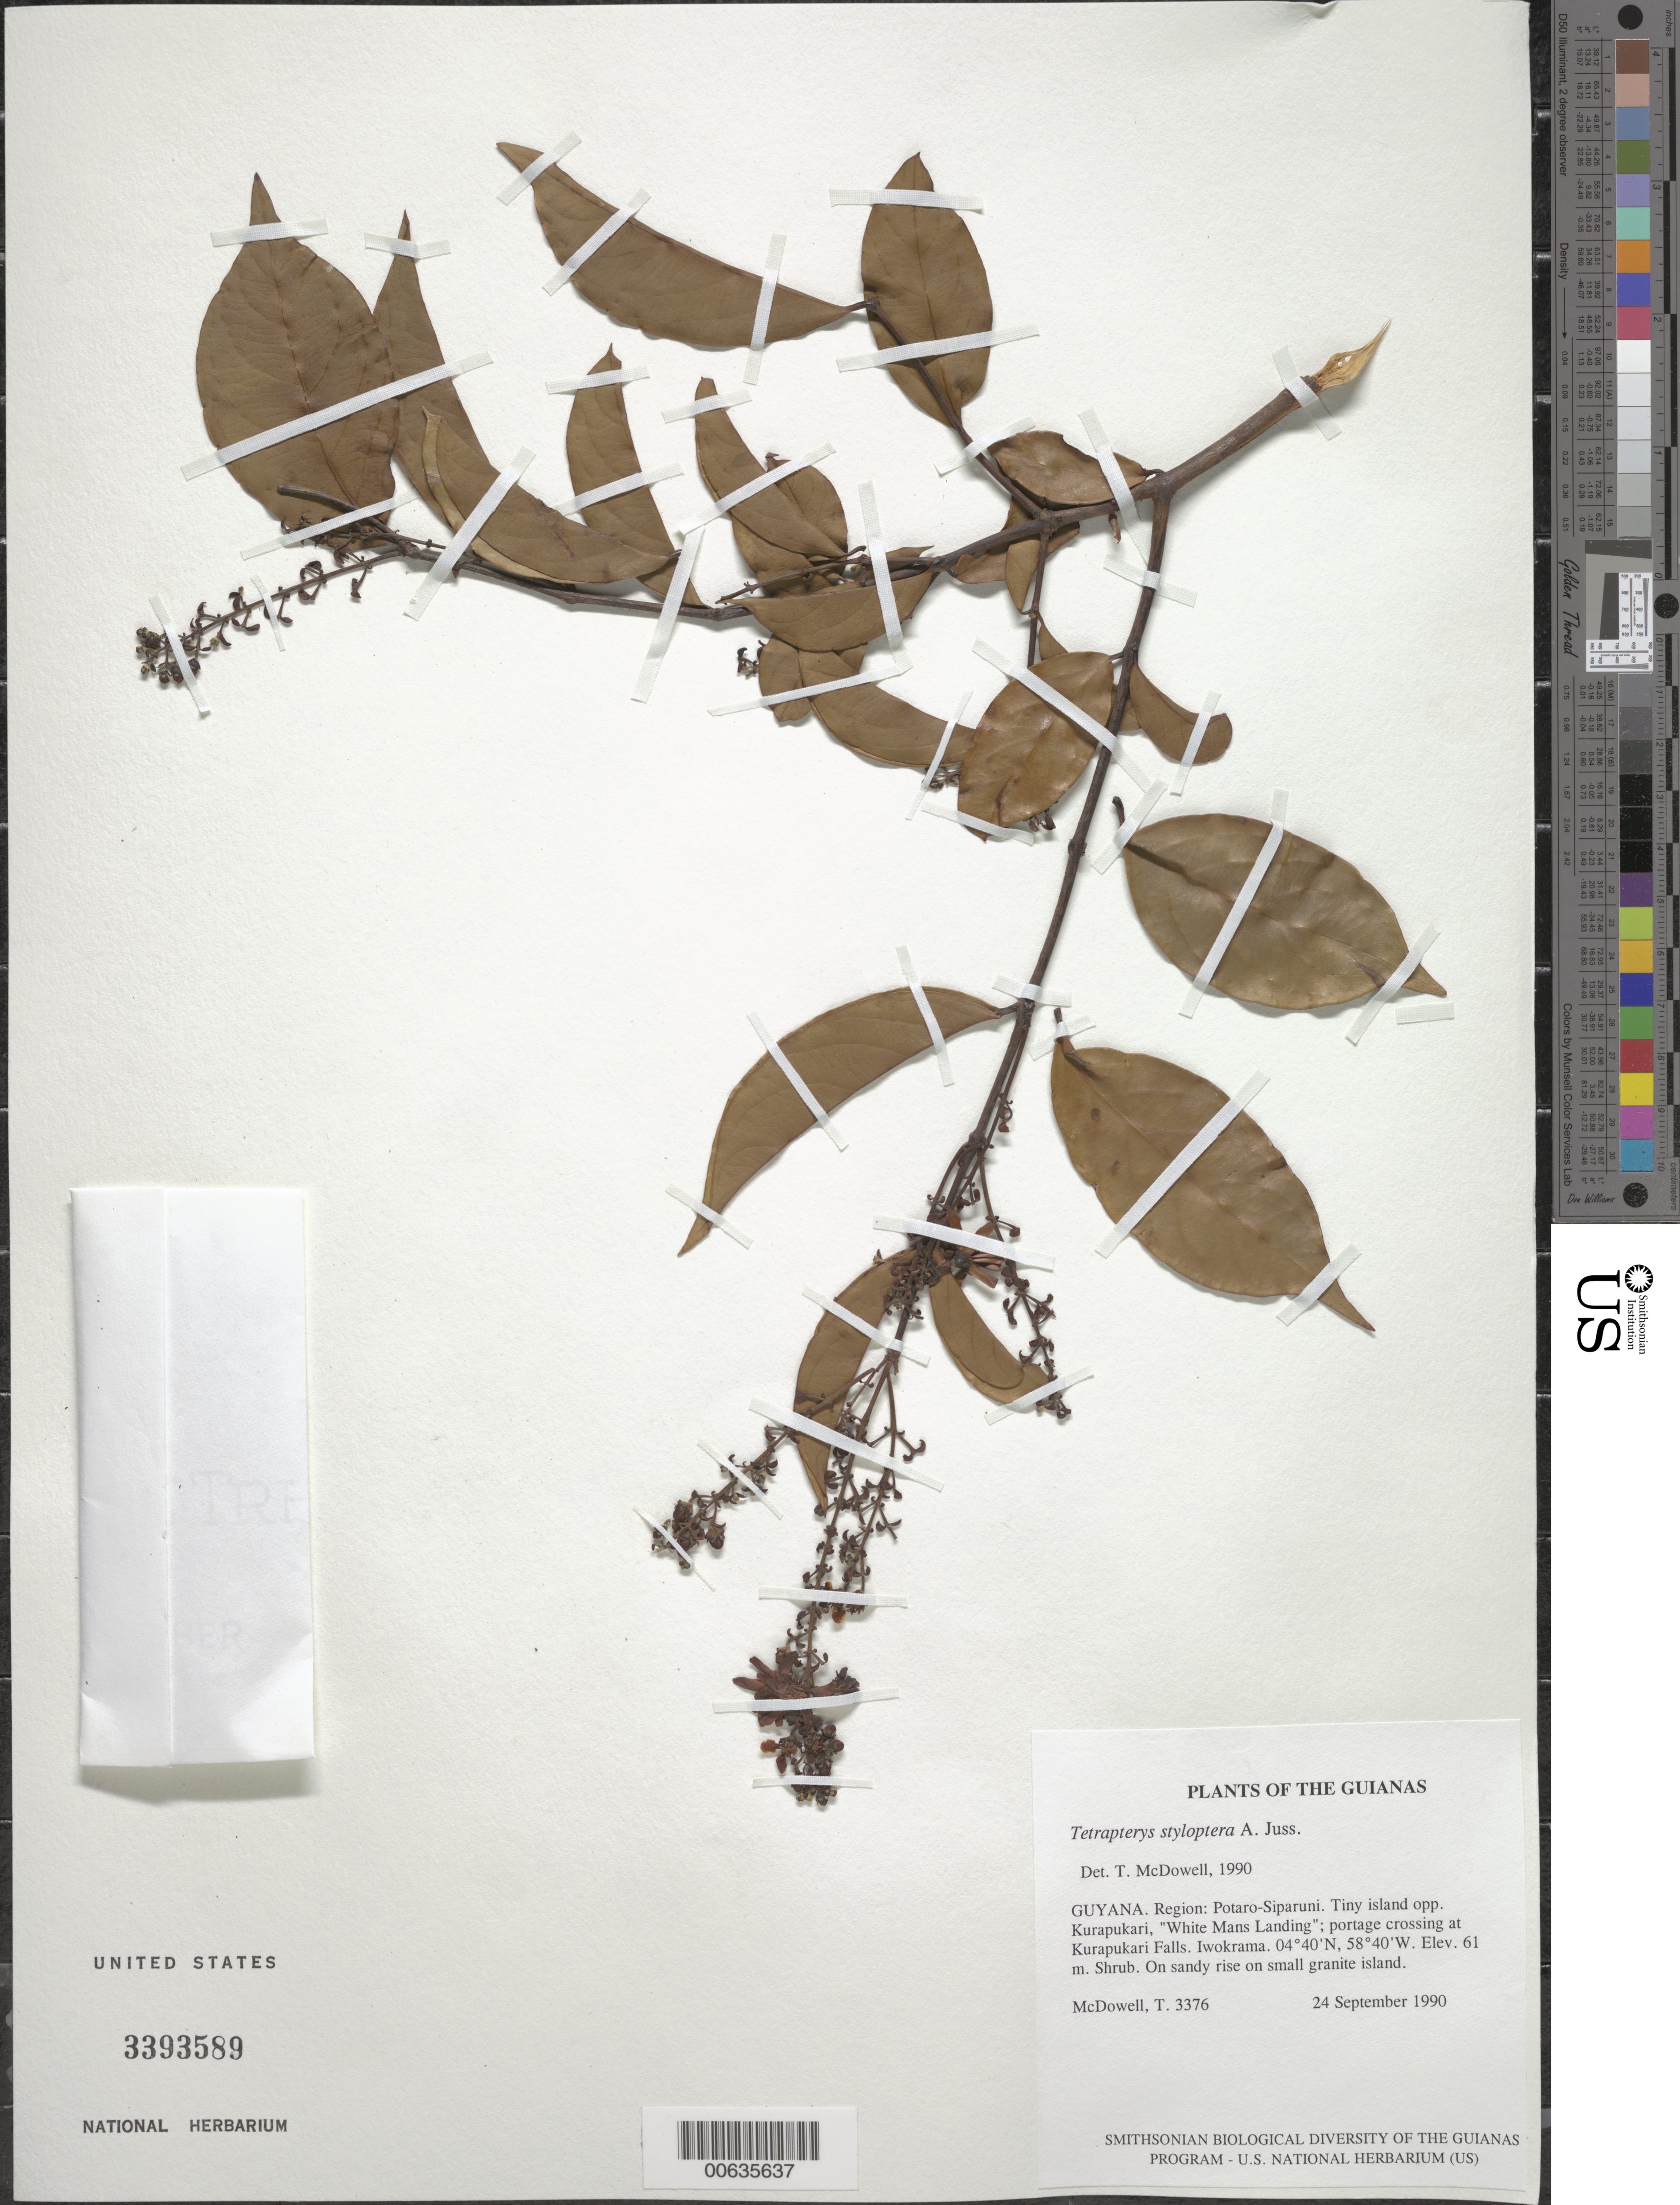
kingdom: Plantae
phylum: Tracheophyta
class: Magnoliopsida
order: Malpighiales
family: Malpighiaceae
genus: Glicophyllum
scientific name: Glicophyllum stylopterum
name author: (A. Juss.) R.F. Almeida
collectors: T. McDowell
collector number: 3376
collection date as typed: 24 September 1990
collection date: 1990-09-24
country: Guyana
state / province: U. Demerara-Berbice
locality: Tiny island opposite Kurupukari and "White Mans Landing"; on portage crossing at Kurupukari Falls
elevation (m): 61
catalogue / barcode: US 3393589